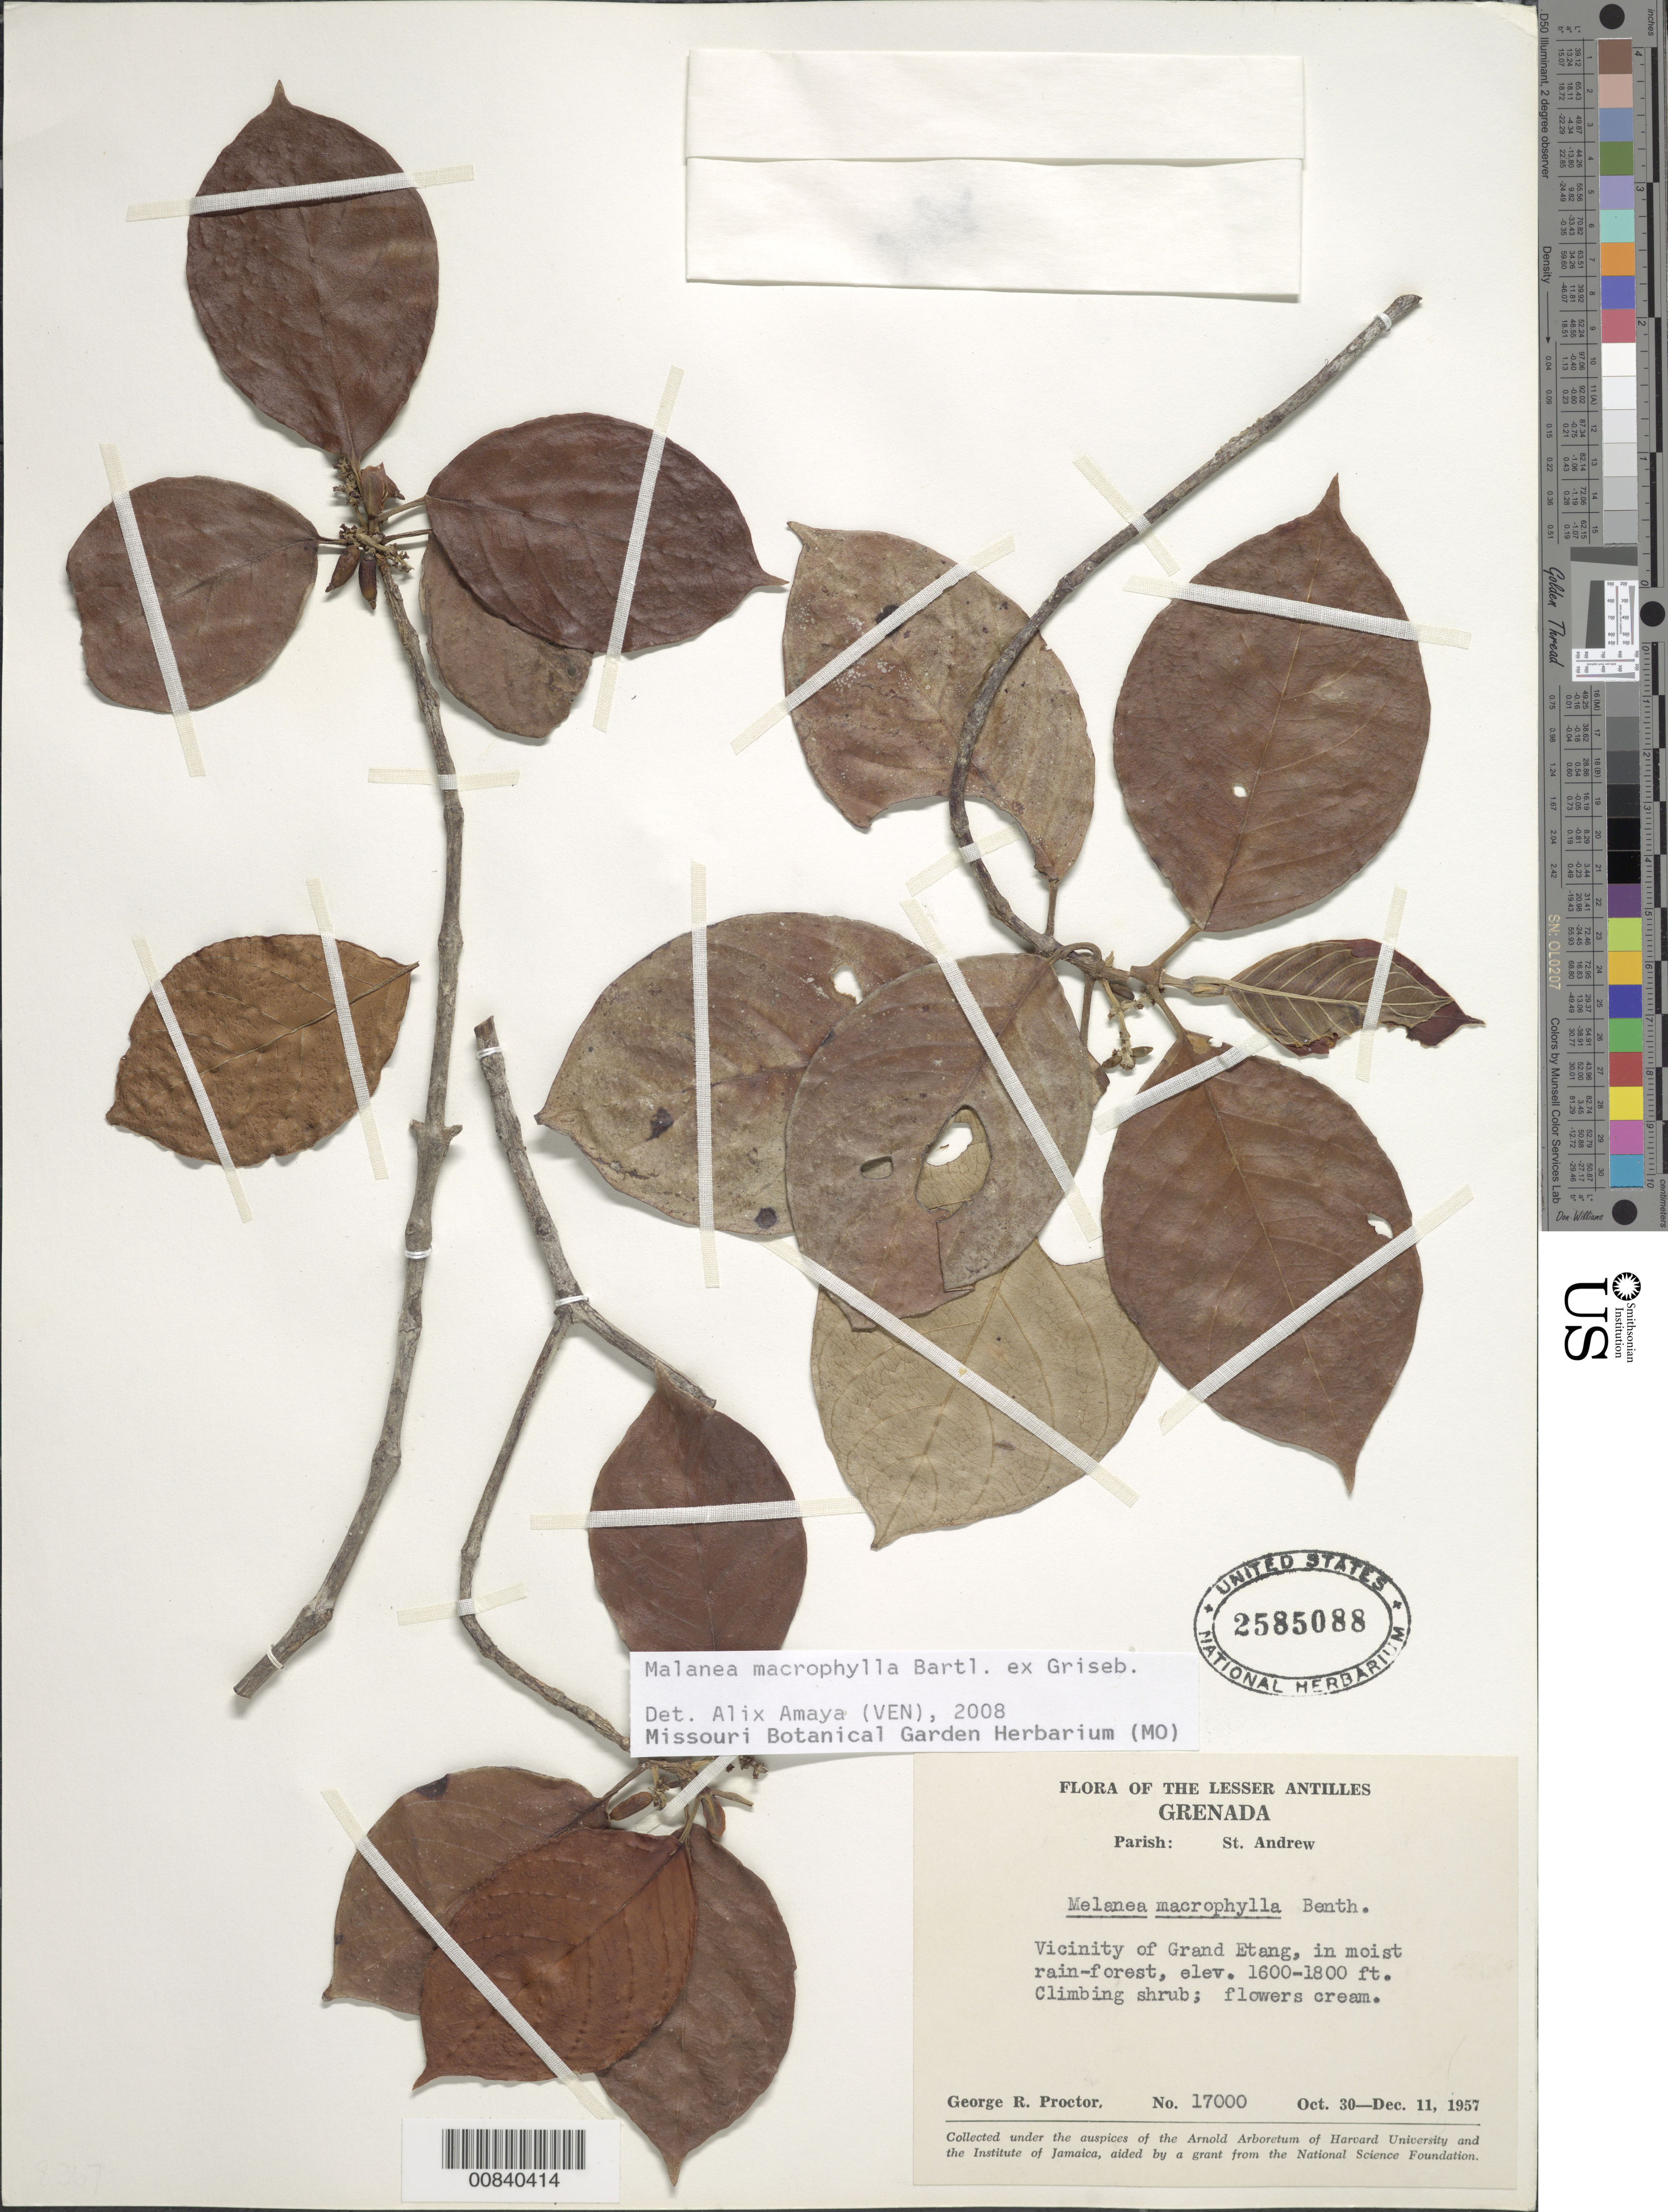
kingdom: Plantae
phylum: Tracheophyta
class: Magnoliopsida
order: Gentianales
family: Rubiaceae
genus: Malanea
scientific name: Malanea glabra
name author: A. Rich.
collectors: G. R. Proctor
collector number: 17000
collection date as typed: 30 Oct 1957 to 11 Dec 1957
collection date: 1957-10-30/1957-12-11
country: Grenada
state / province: Saint Andrew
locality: Vicinity of Grand Etang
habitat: In moist rainforest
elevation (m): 488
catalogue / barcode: US 2585088